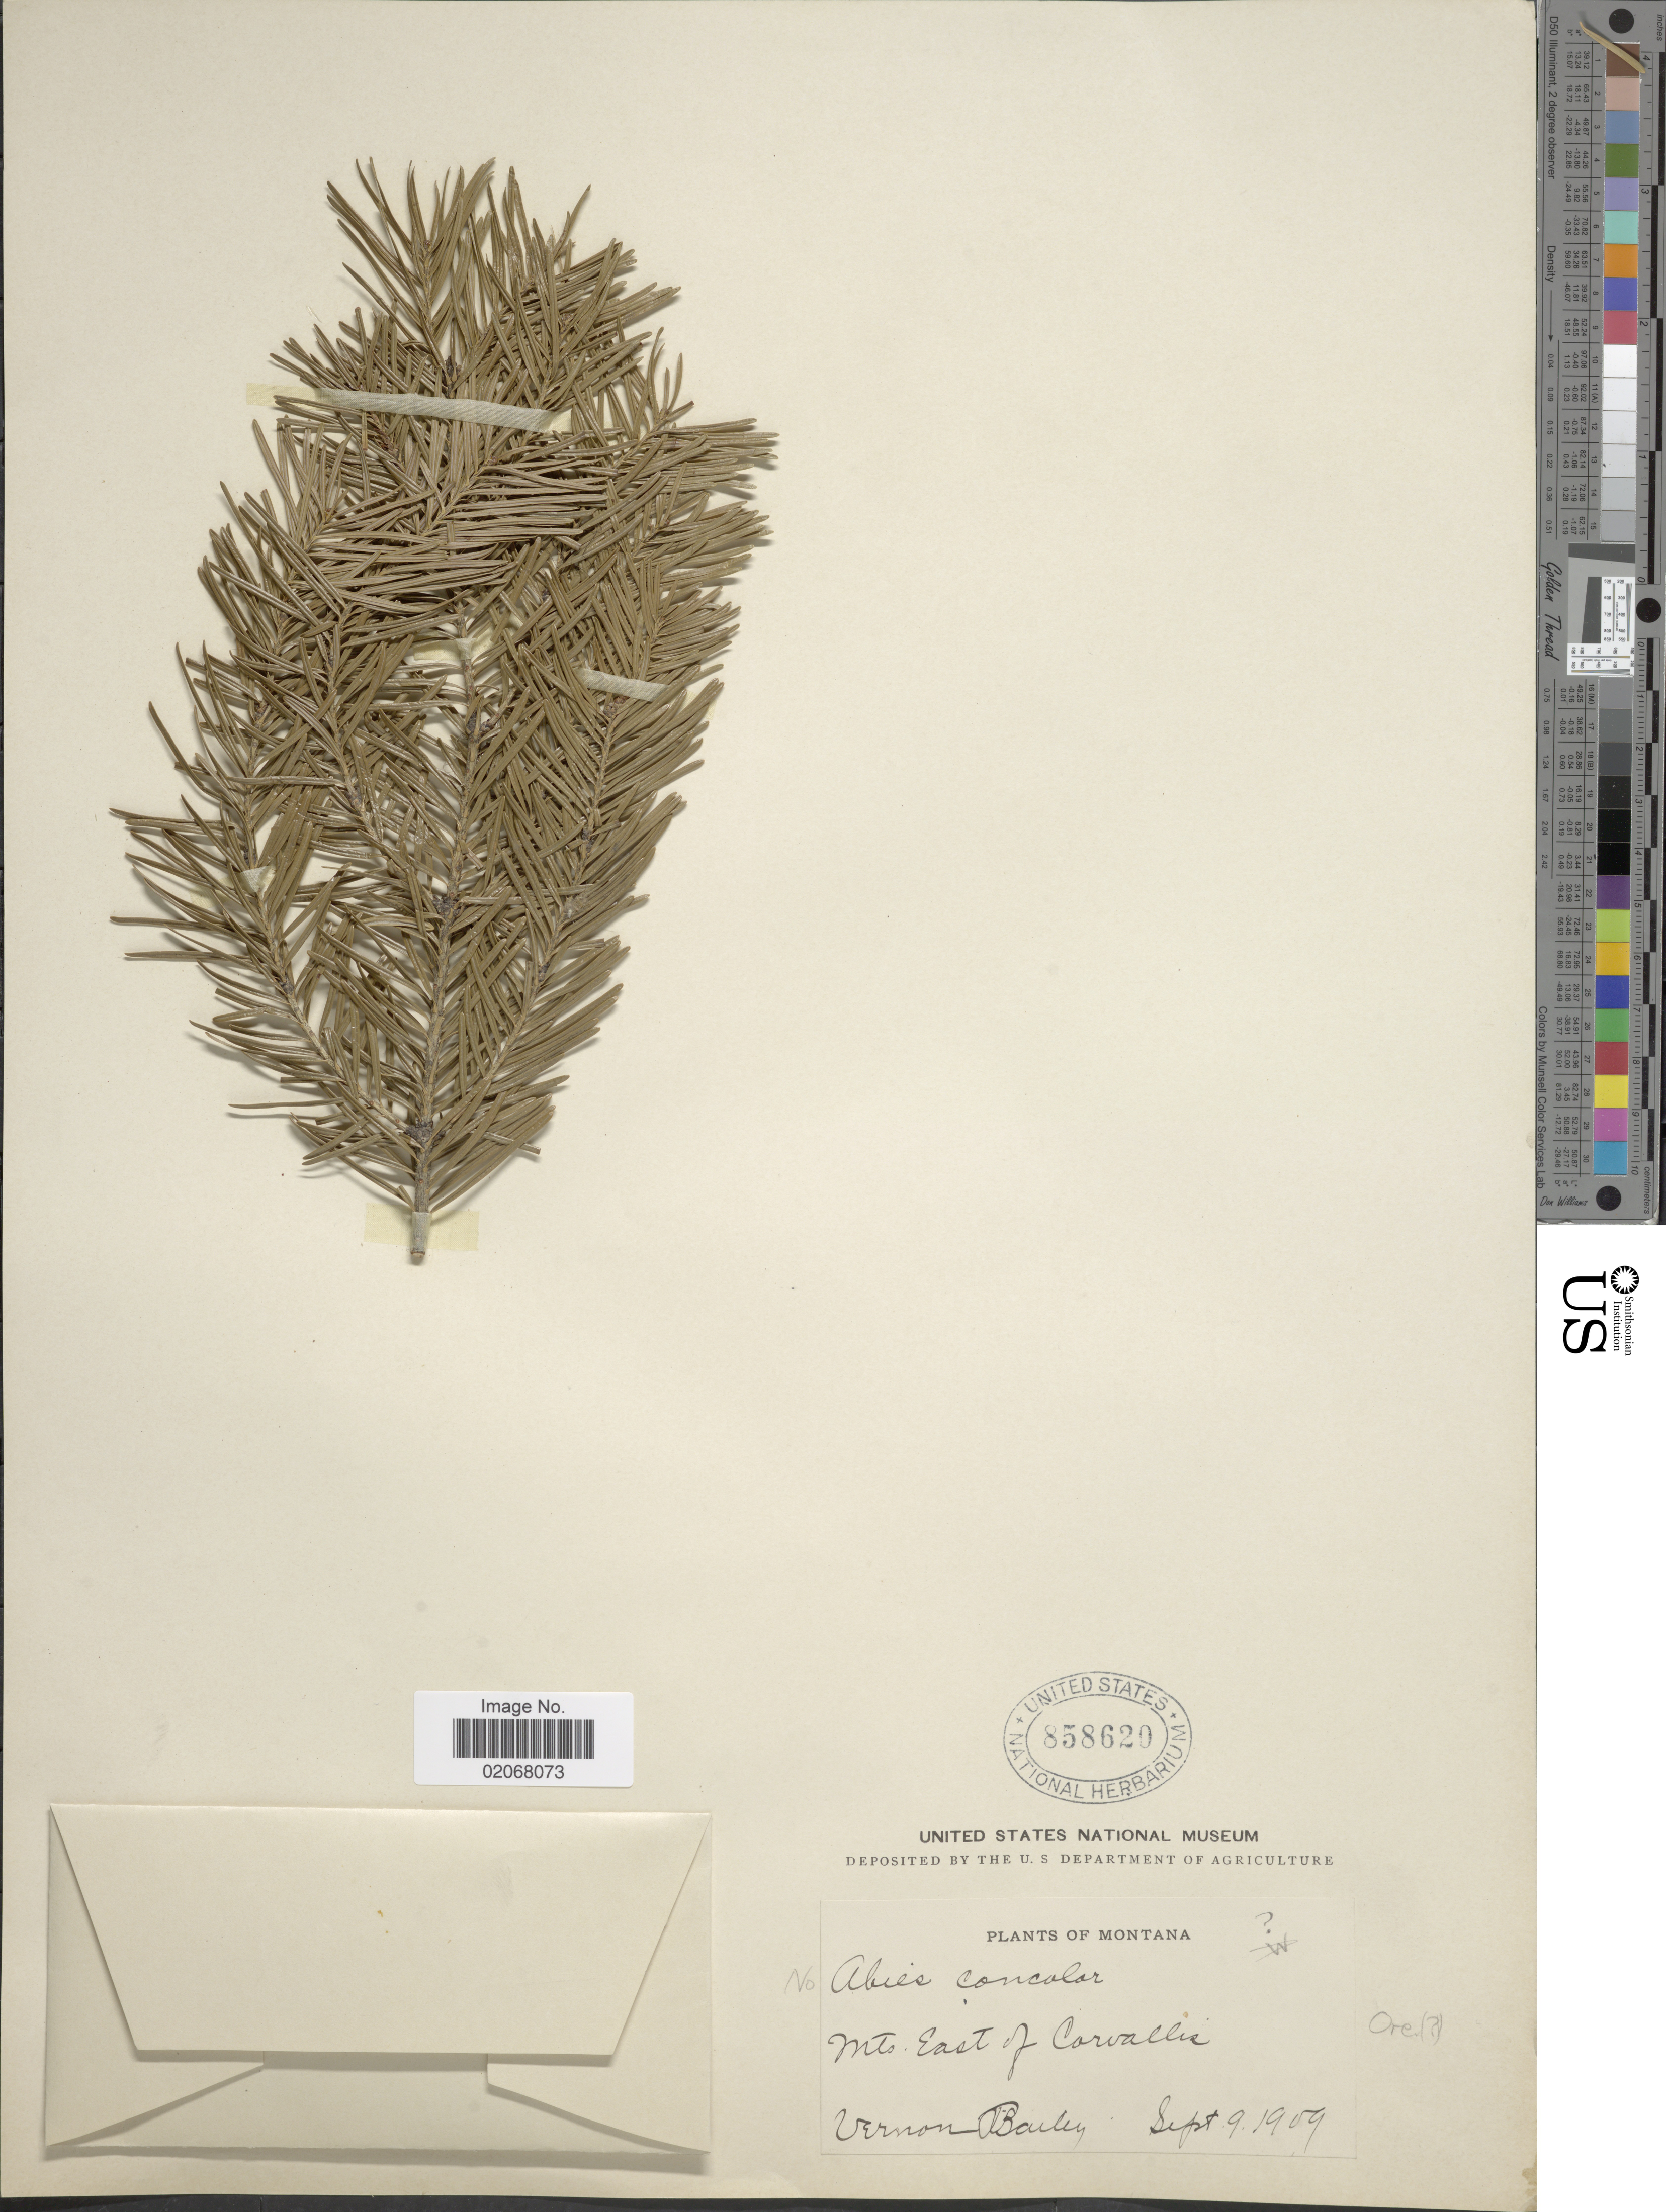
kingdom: Plantae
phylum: Tracheophyta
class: Pinopsida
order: Pinales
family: Pinaceae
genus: Abies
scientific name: Abies concolor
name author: (Gordon & Glend.) Lindl. ex Hildebr.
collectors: V. O. Bailey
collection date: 1909-09-09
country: United States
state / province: Montana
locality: Mts East of Corvallis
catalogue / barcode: US 858620